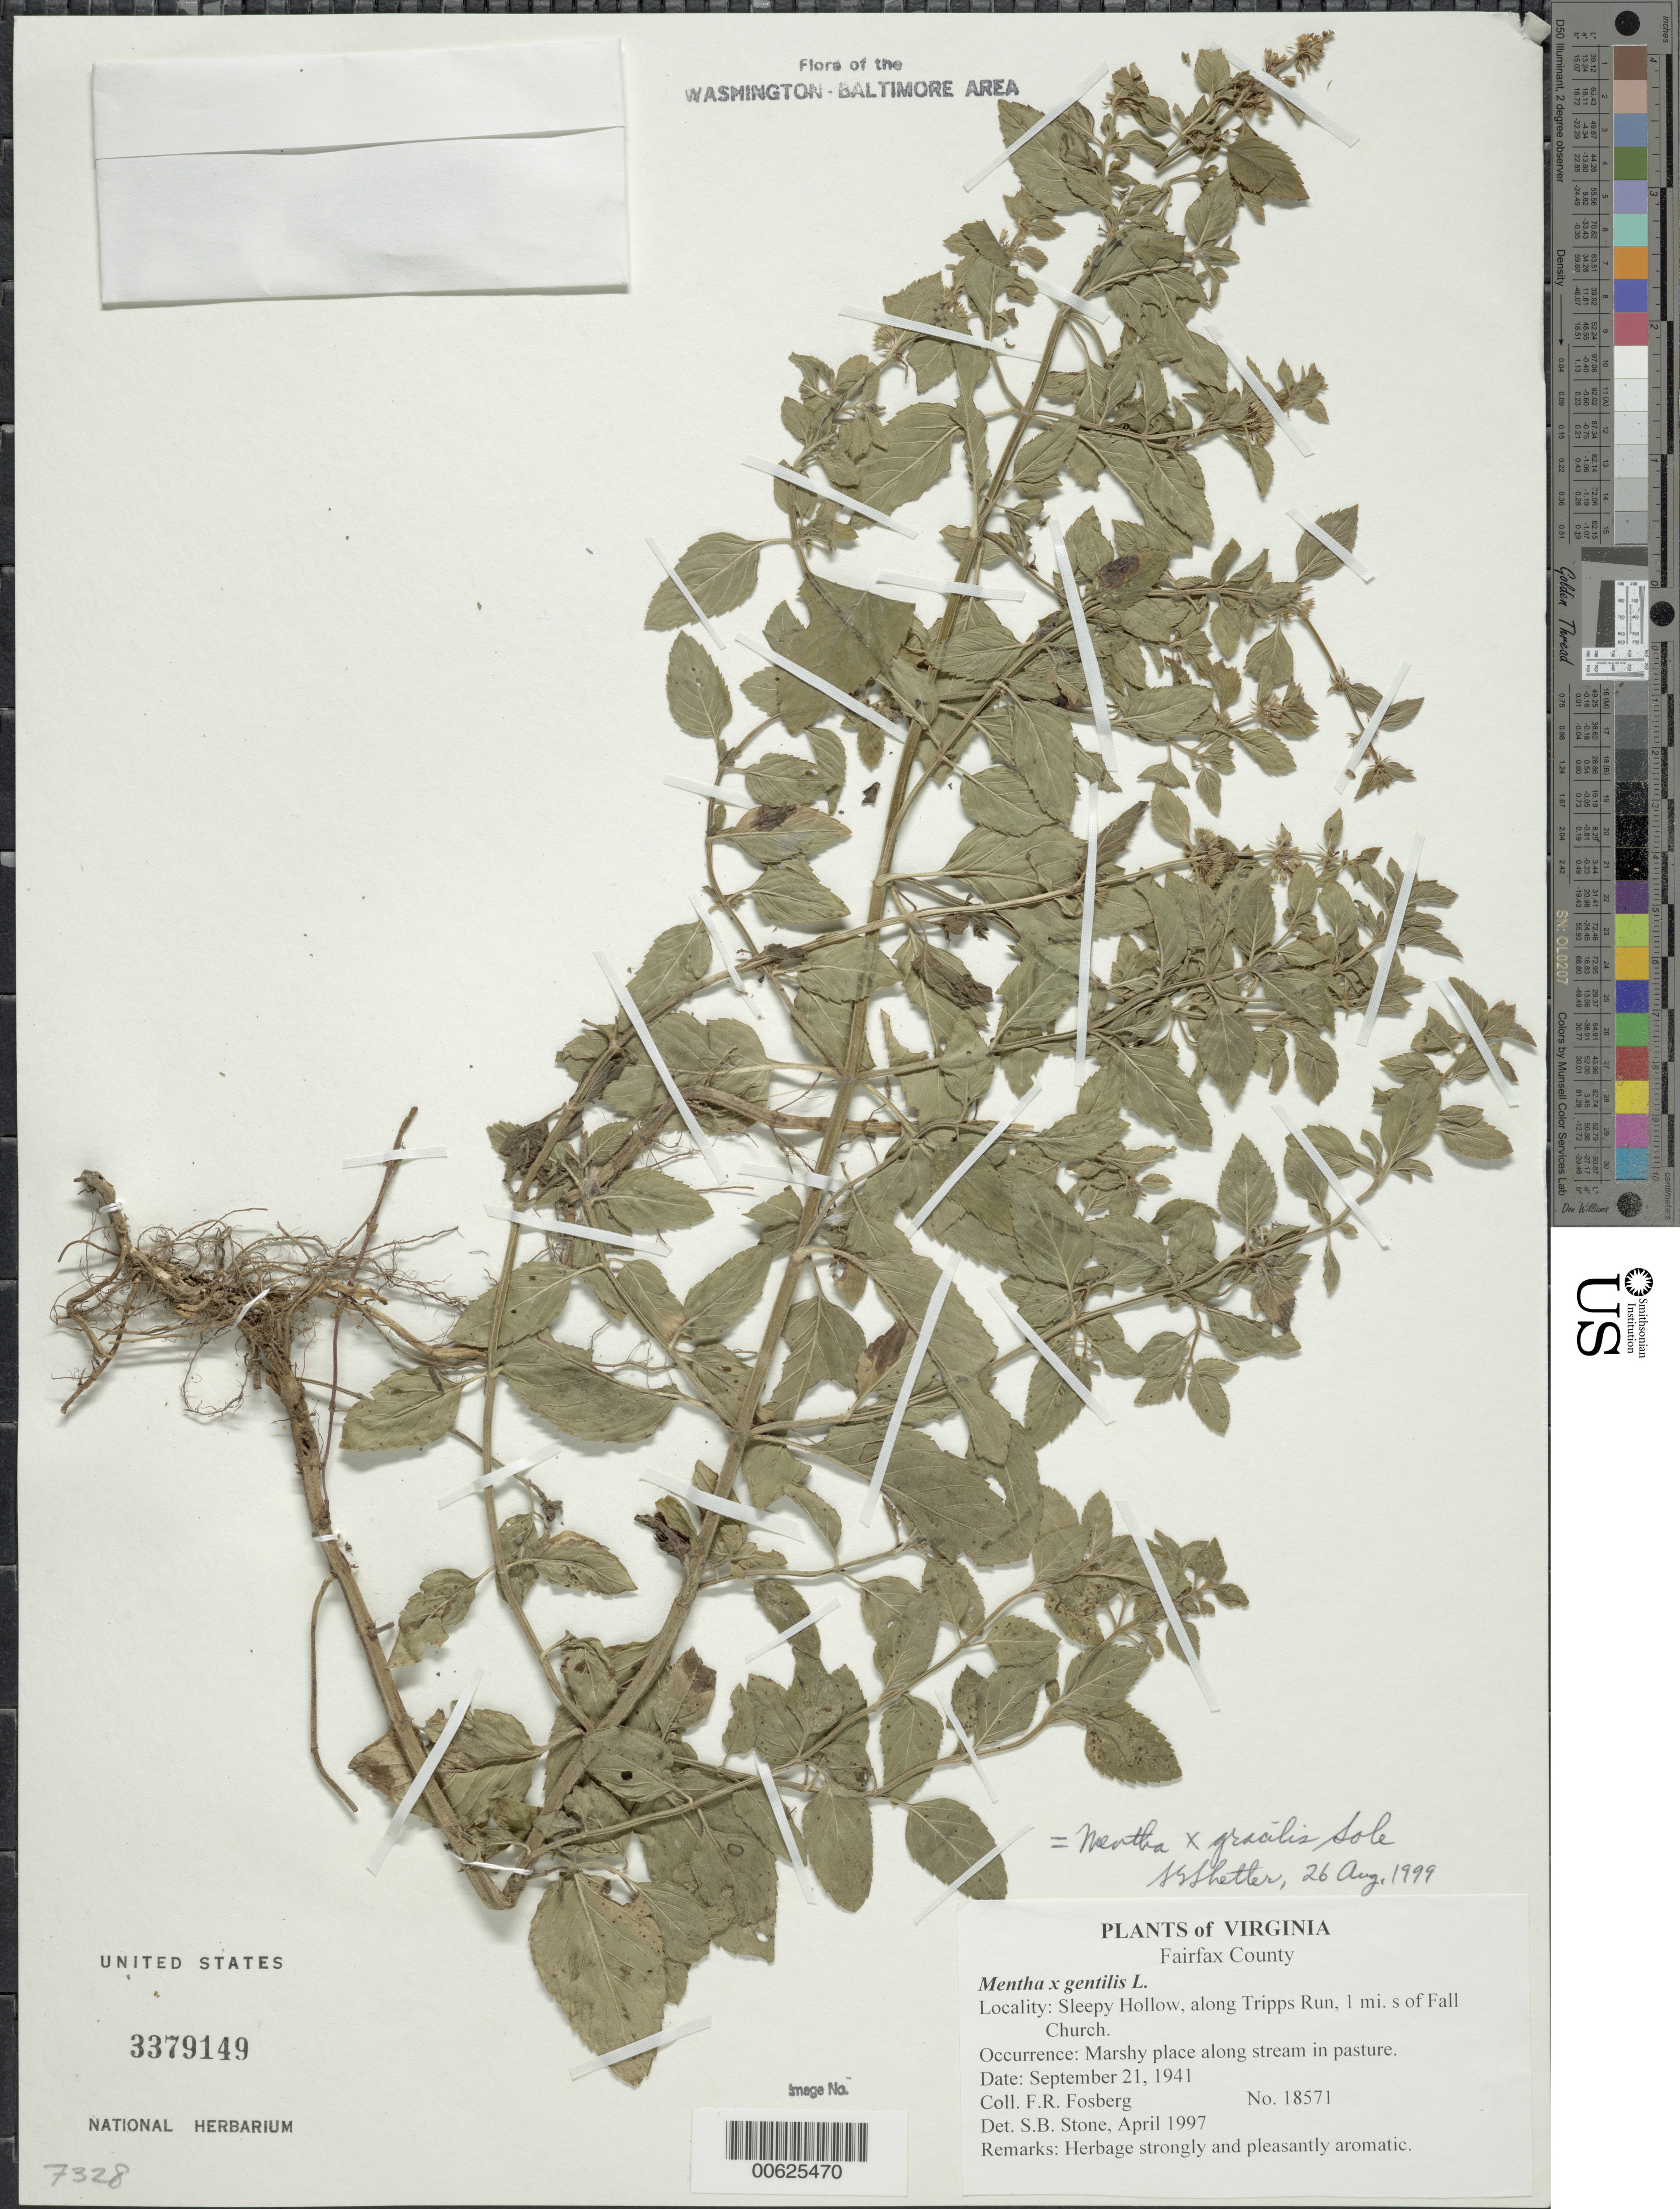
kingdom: Plantae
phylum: Tracheophyta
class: Magnoliopsida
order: Lamiales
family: Lamiaceae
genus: Mentha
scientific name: Mentha x gracilis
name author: Sole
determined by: Shetler, Stanwyn G., (US), NMNH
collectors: F. R. Fosberg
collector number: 18571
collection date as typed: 21 Sep 1941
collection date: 1941-09-21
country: United States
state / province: Virginia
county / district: Fairfax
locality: Sleepy Hollow, along Tripps Run, 1 mi. S of Falls Church.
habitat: Marshy place along stream in pasture.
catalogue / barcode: US 3379149